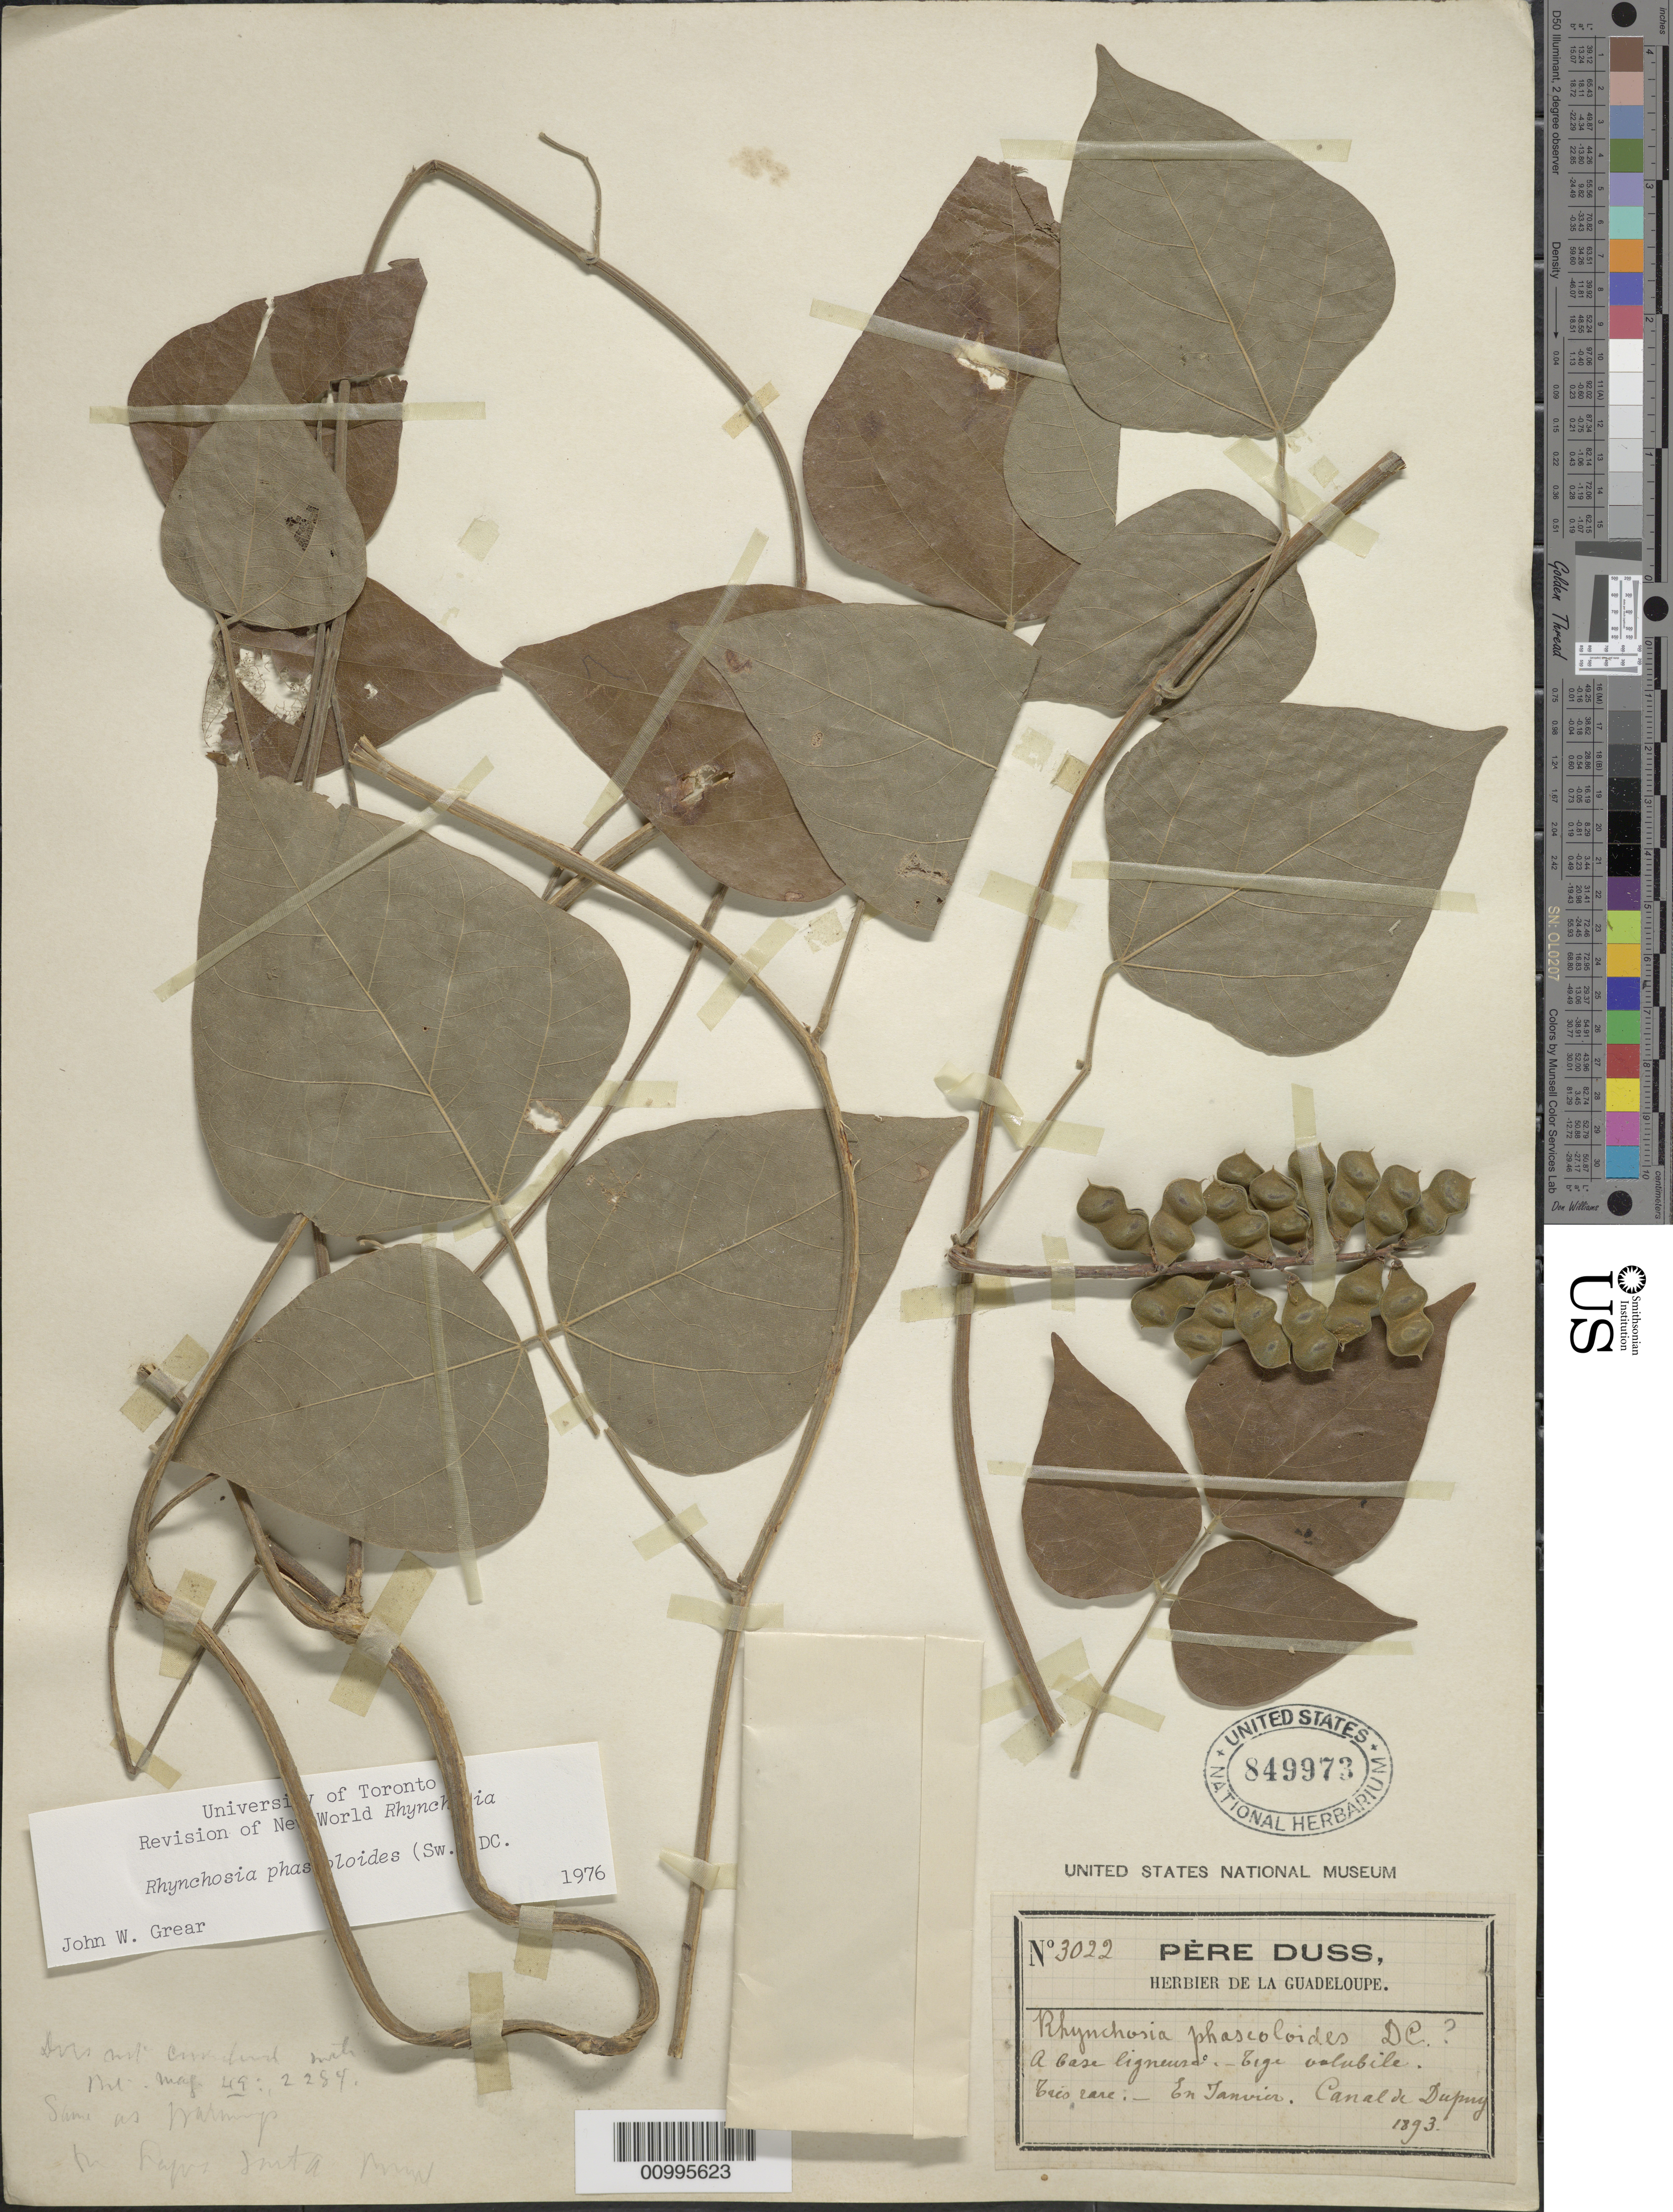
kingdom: Plantae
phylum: Tracheophyta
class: Magnoliopsida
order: Fabales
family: Fabaceae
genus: Rhynchosia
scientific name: Rhynchosia phaseoloides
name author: (Sw.) DC.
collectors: Père Duss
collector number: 3022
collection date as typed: Jan 1893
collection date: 1893-01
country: Guadeloupe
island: Basse Terre [Guadeloupe]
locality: Canal de Dupuy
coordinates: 0 N, 0 E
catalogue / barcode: US 849973